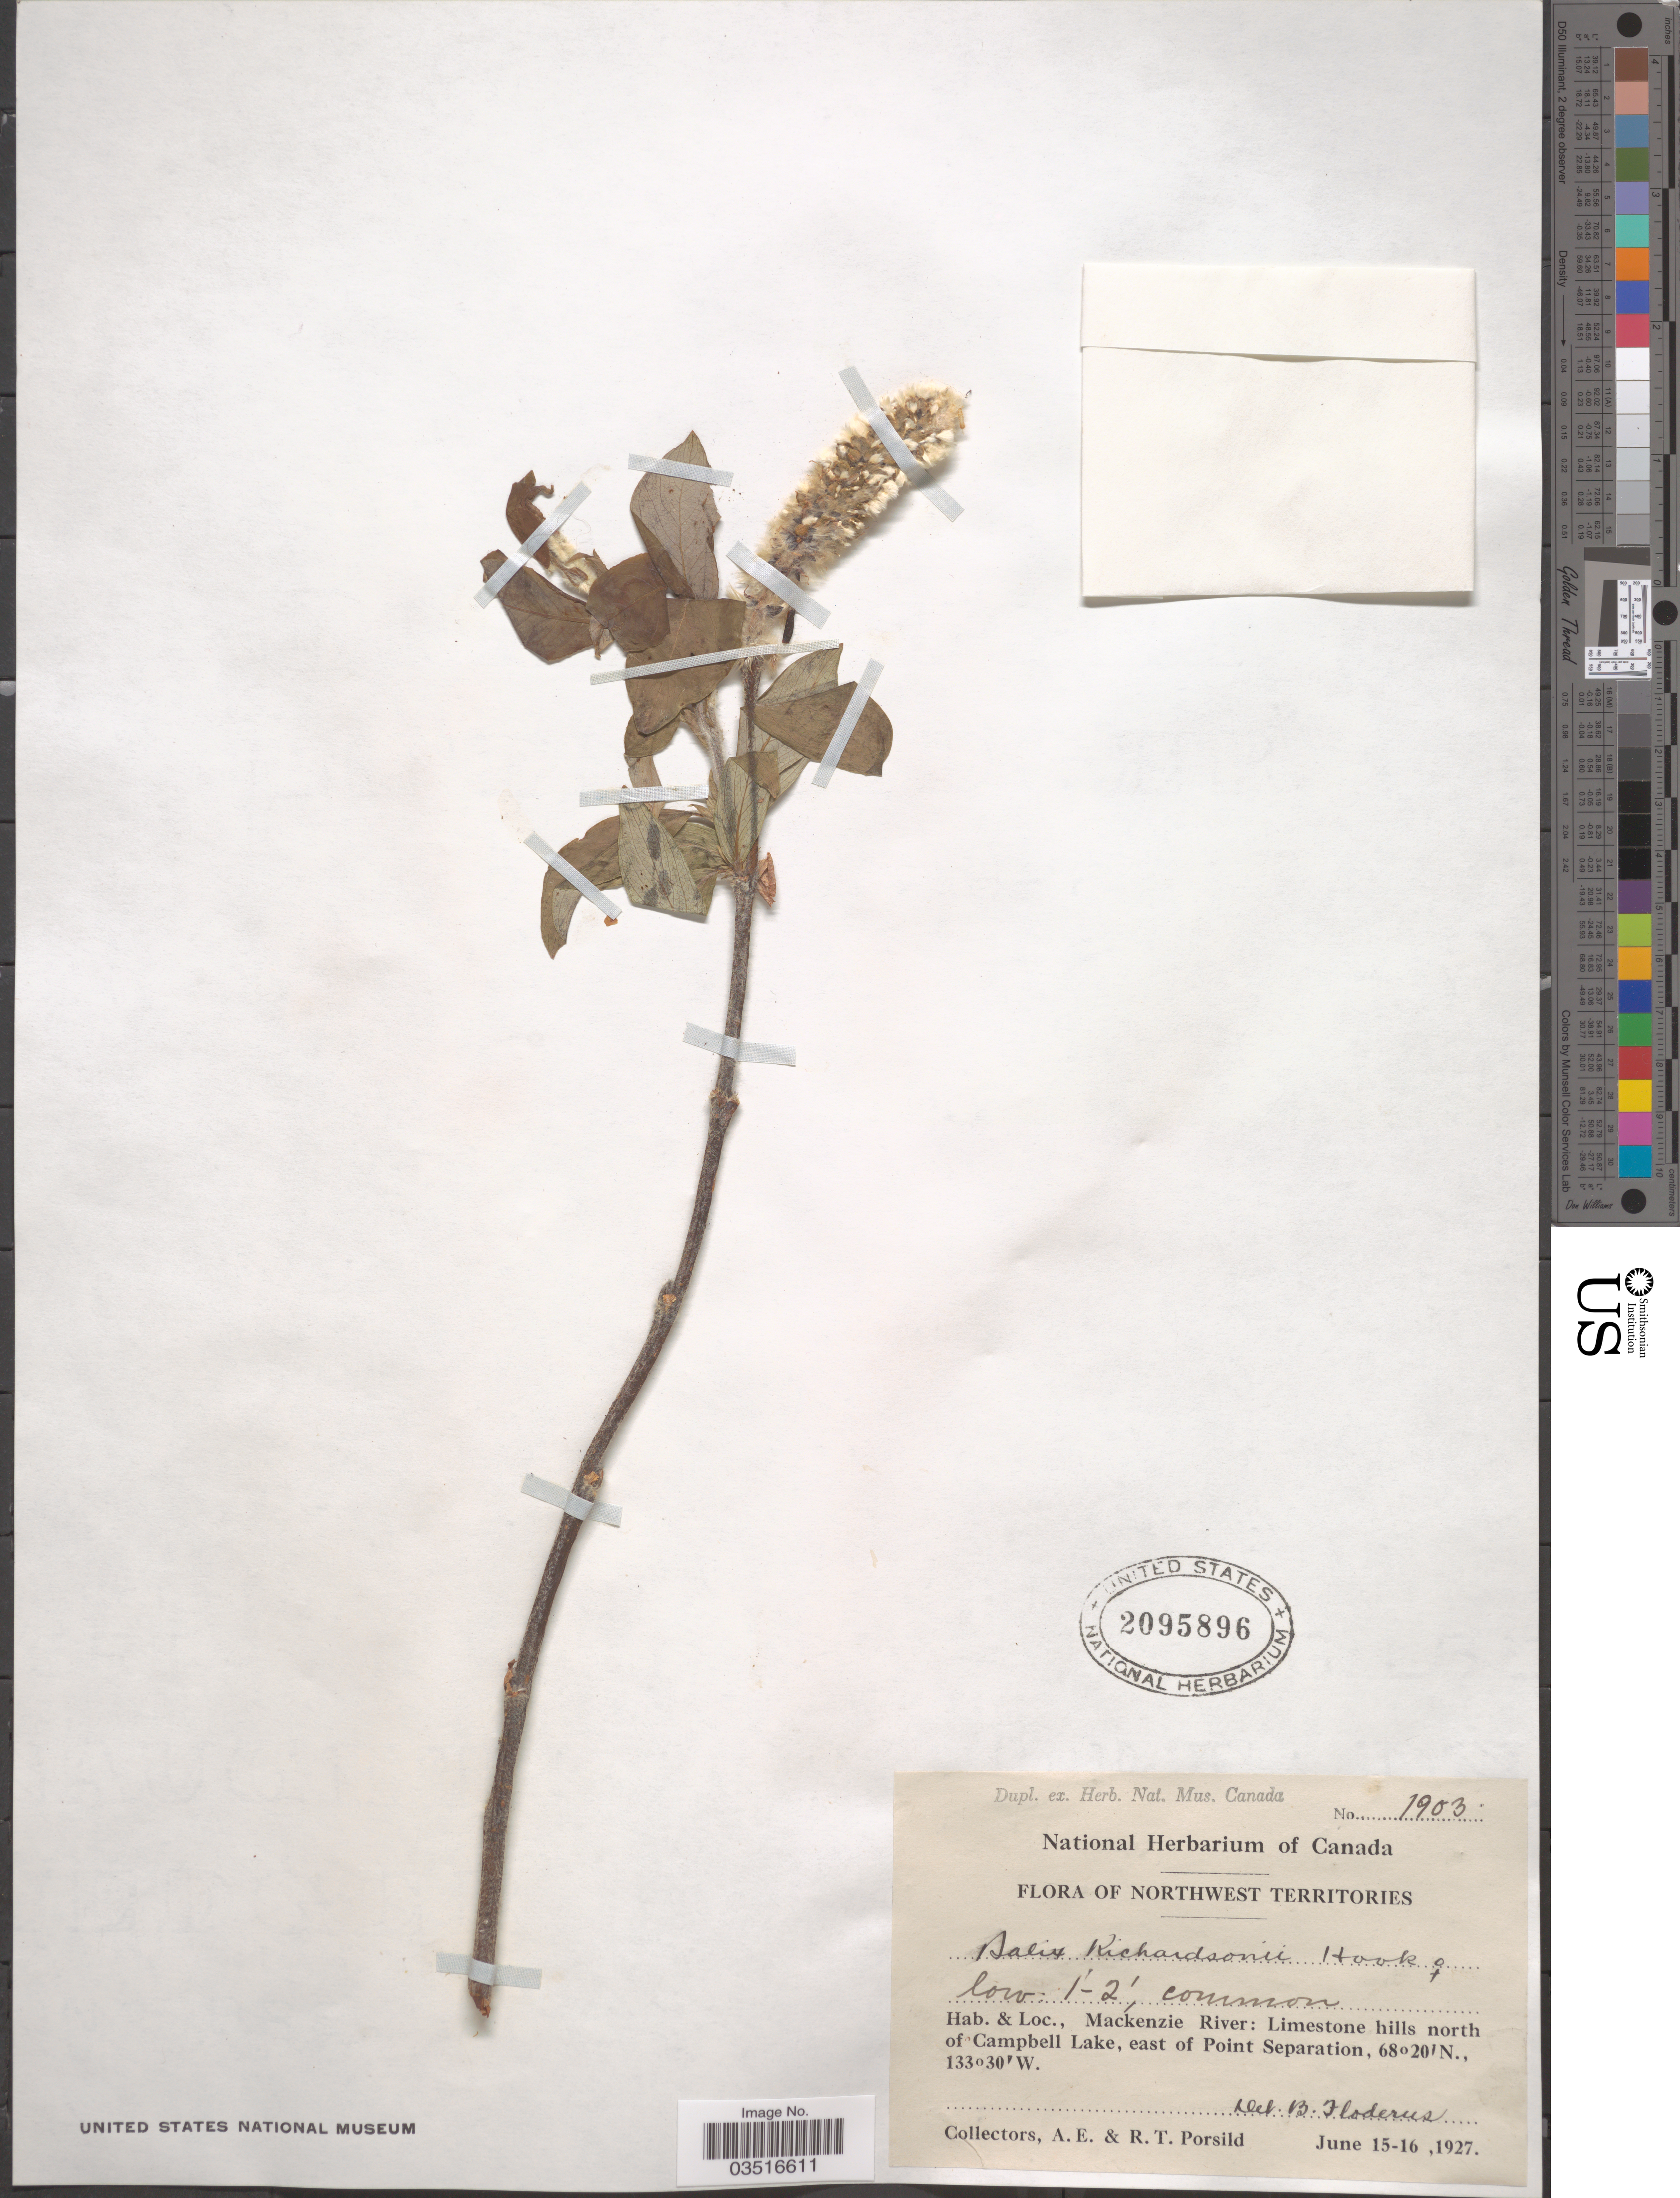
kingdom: Plantae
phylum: Tracheophyta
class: Magnoliopsida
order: Malpighiales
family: Salicaceae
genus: Salix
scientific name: Salix richardsonii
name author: Hook.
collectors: A. E. Porsild & R. T. Porsild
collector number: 1903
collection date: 1927-06-15/1927-06-16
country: Canada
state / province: Northwest Territories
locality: Mackenzie River: Limestone hills north of Campbell Lake, east of Point Separation.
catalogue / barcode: US 2095896